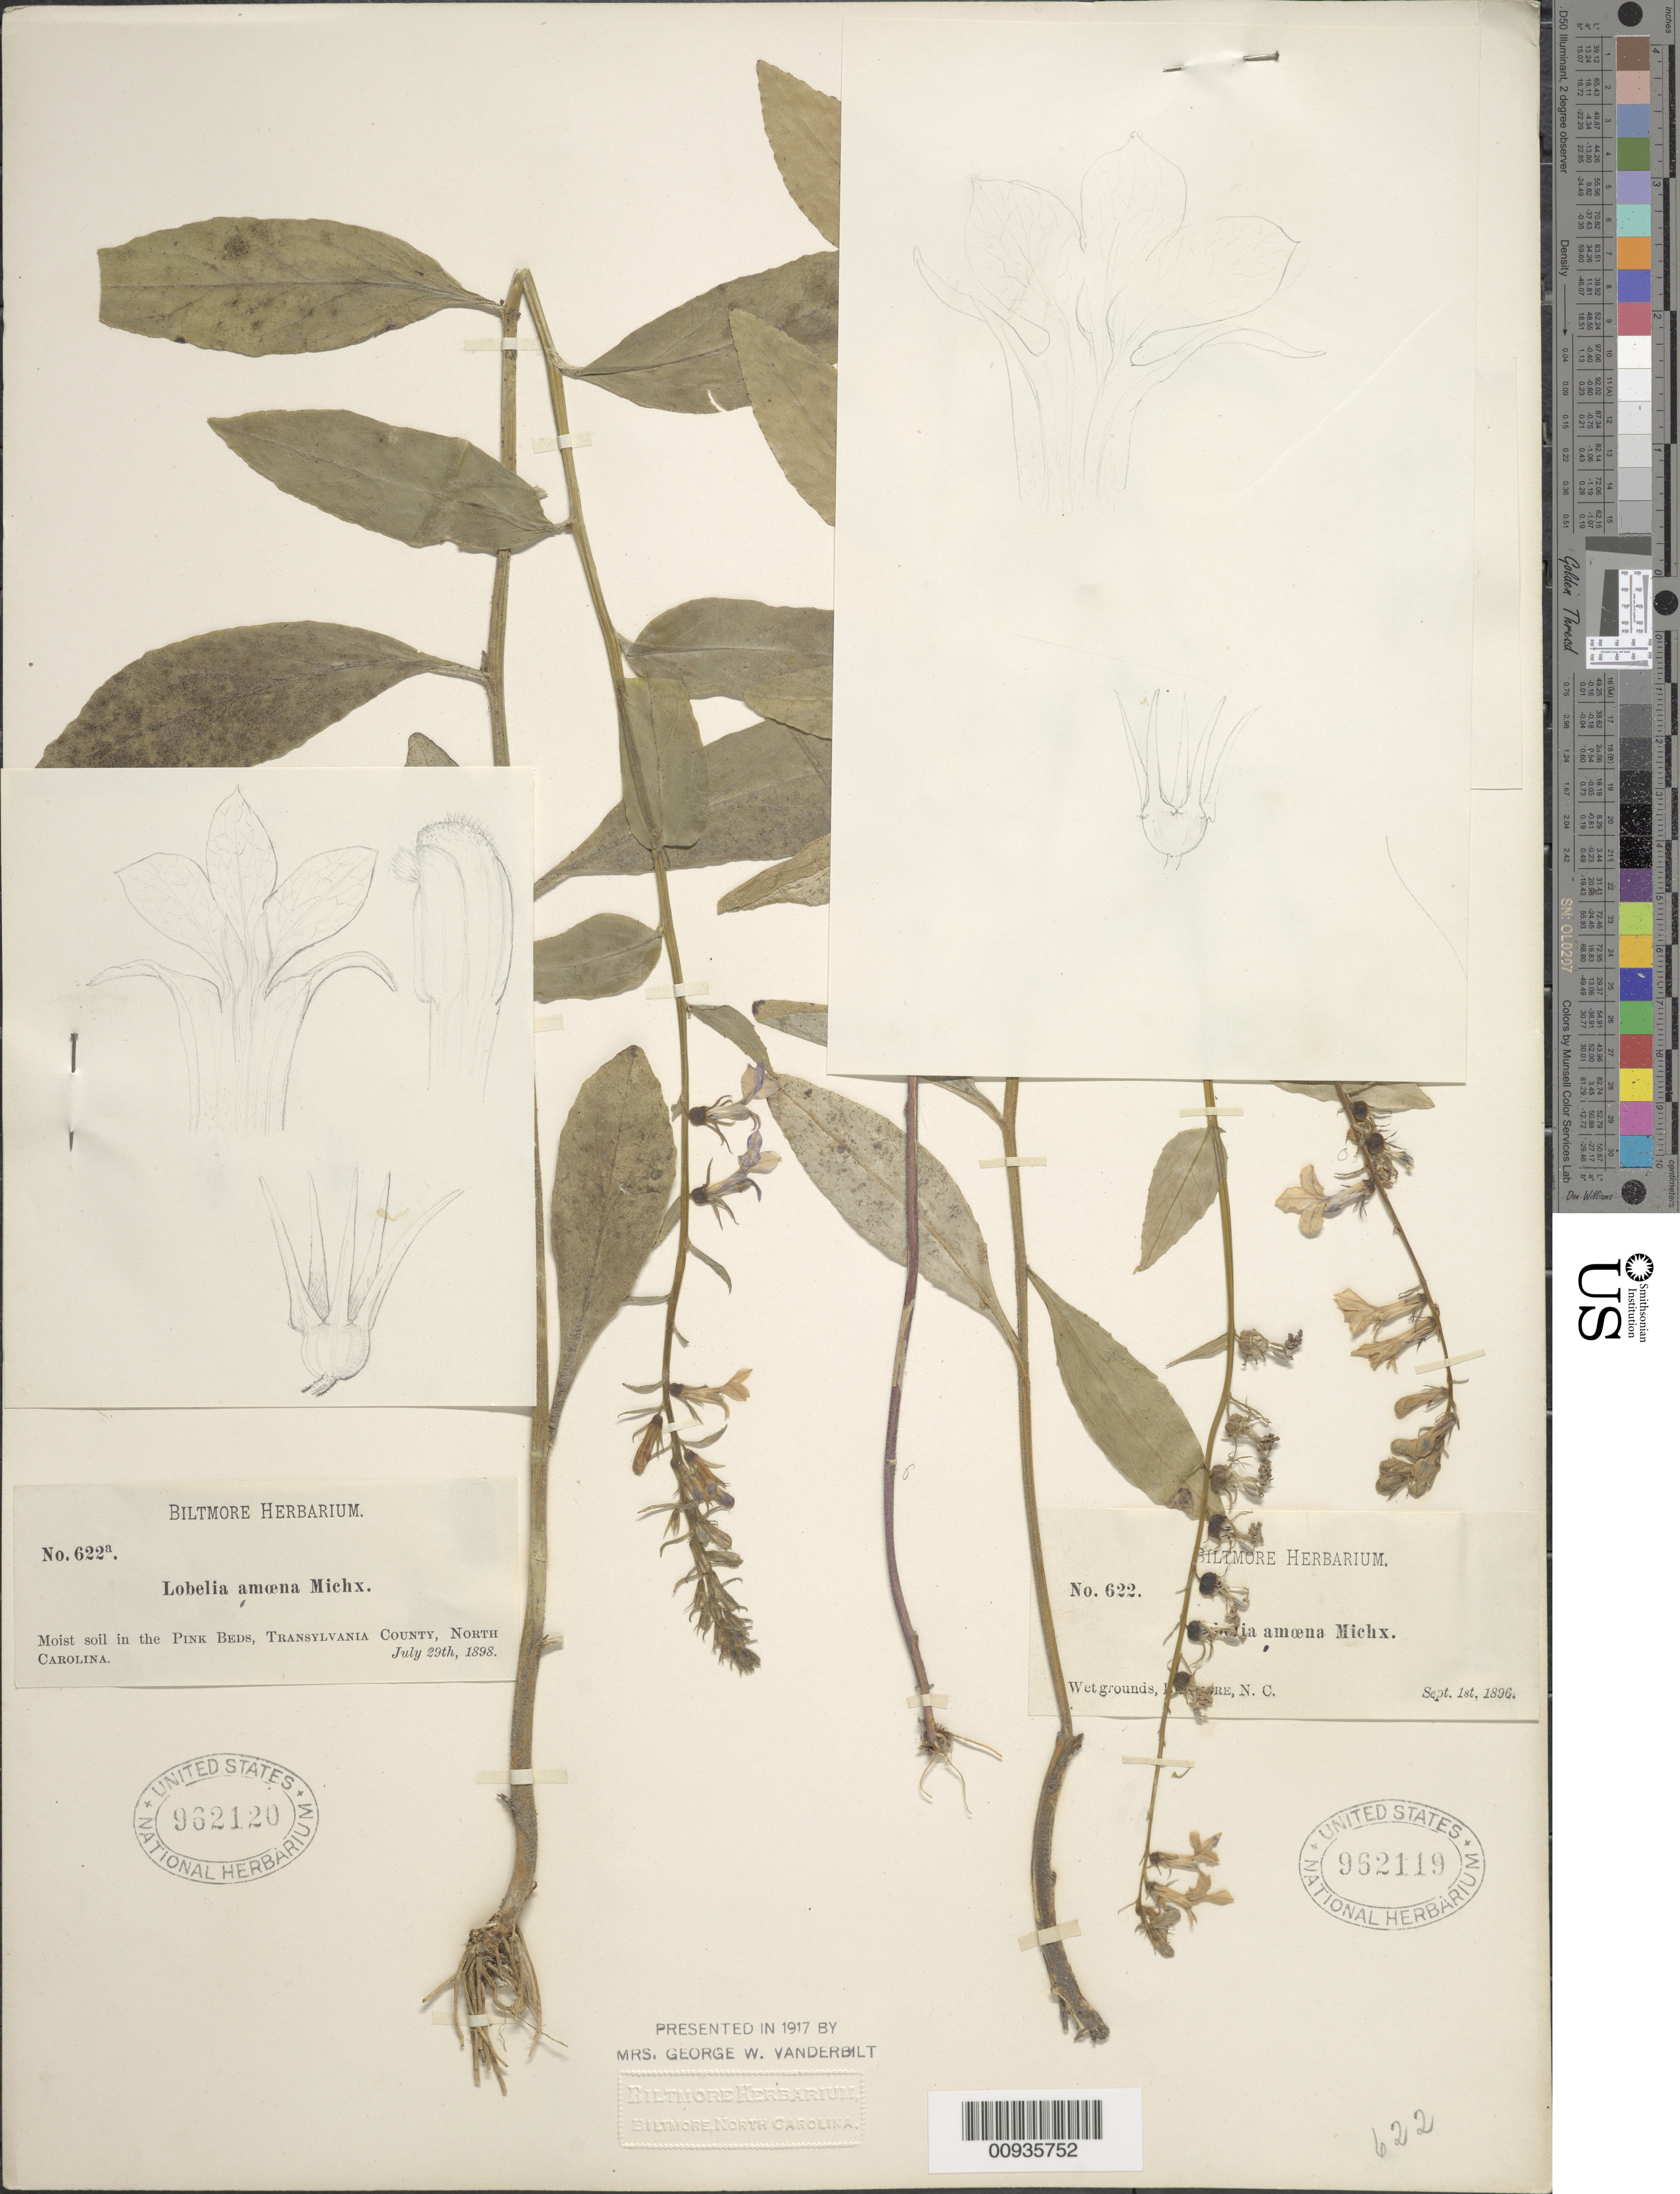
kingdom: Plantae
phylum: Tracheophyta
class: Magnoliopsida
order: Asterales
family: Campanulaceae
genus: Lobelia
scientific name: Lobelia amoena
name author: Michx.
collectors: ex herb. Biltmore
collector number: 622a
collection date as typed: July 29th, 1898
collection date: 1898-07-29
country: United States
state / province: North Carolina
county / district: Transylvania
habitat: moist soil in pink beds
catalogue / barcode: US 962120-2